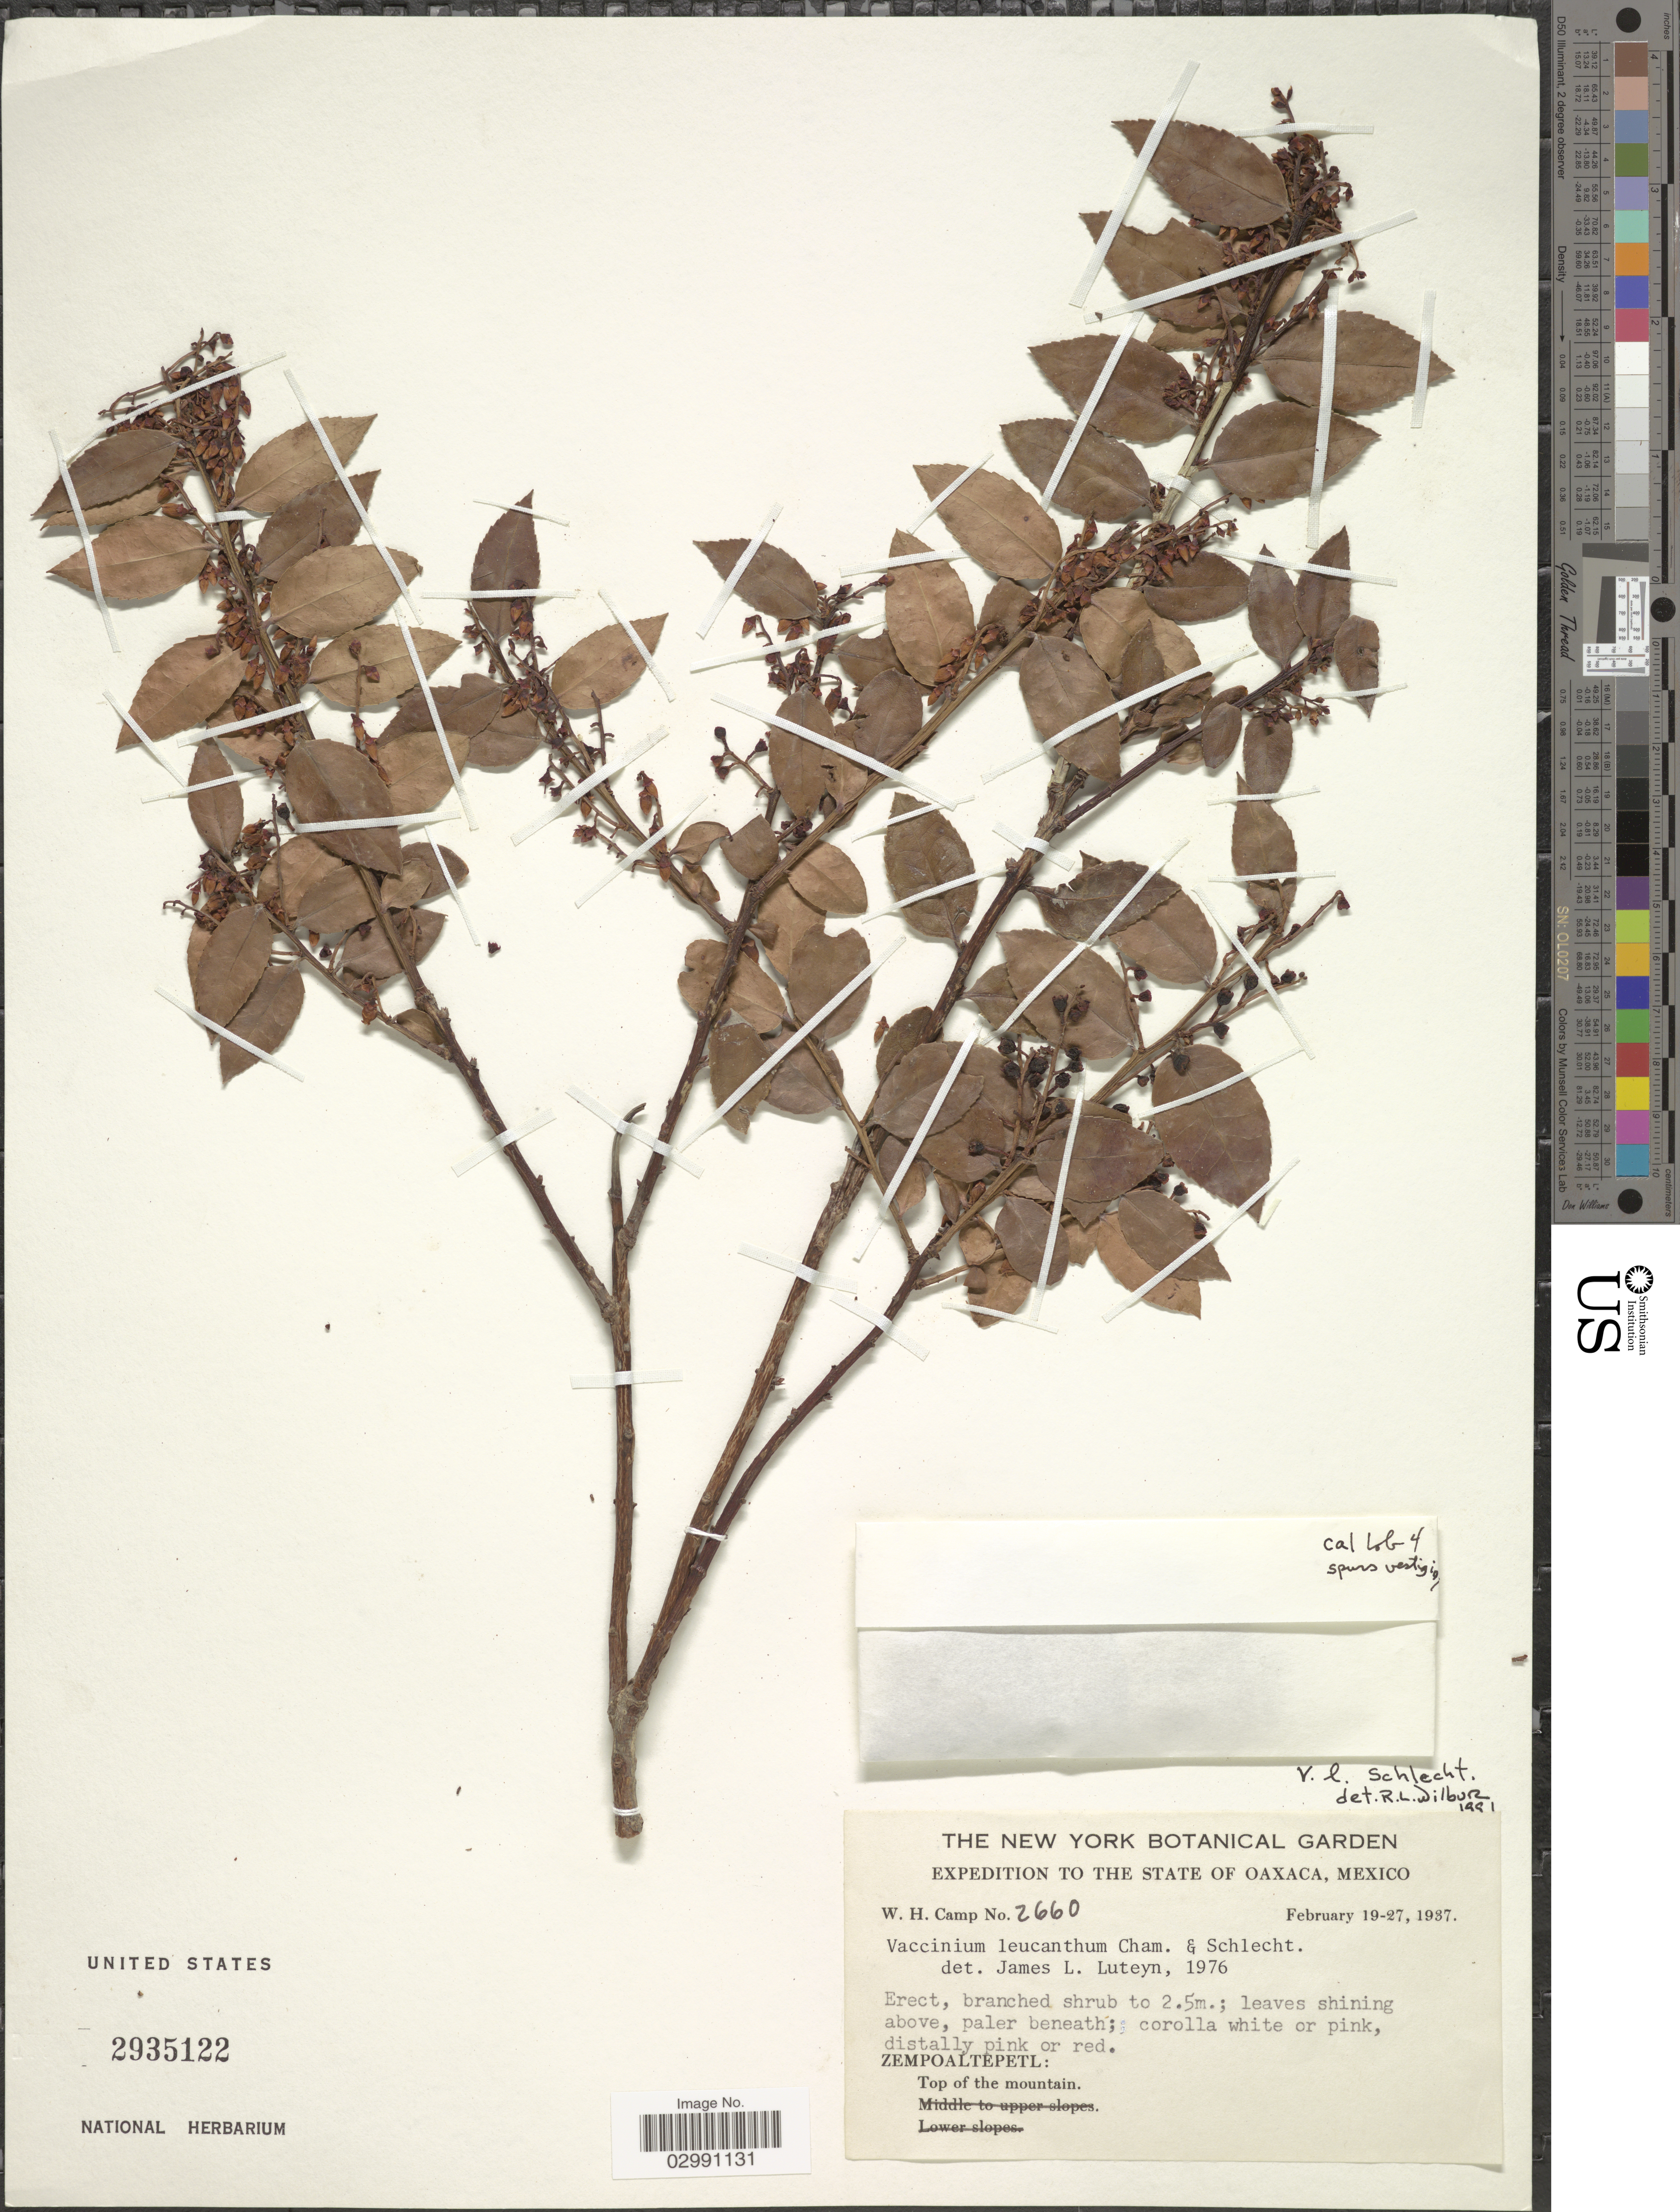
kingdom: Plantae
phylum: Tracheophyta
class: Magnoliopsida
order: Ericales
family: Ericaceae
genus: Vaccinium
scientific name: Vaccinium leucanthum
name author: Schltdl.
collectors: W. H. Camp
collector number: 2660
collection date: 1937-02-19/1937-02-27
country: Mexico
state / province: Oaxaca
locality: Zempoaltepetl: Top of the mountain.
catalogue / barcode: US 2935122